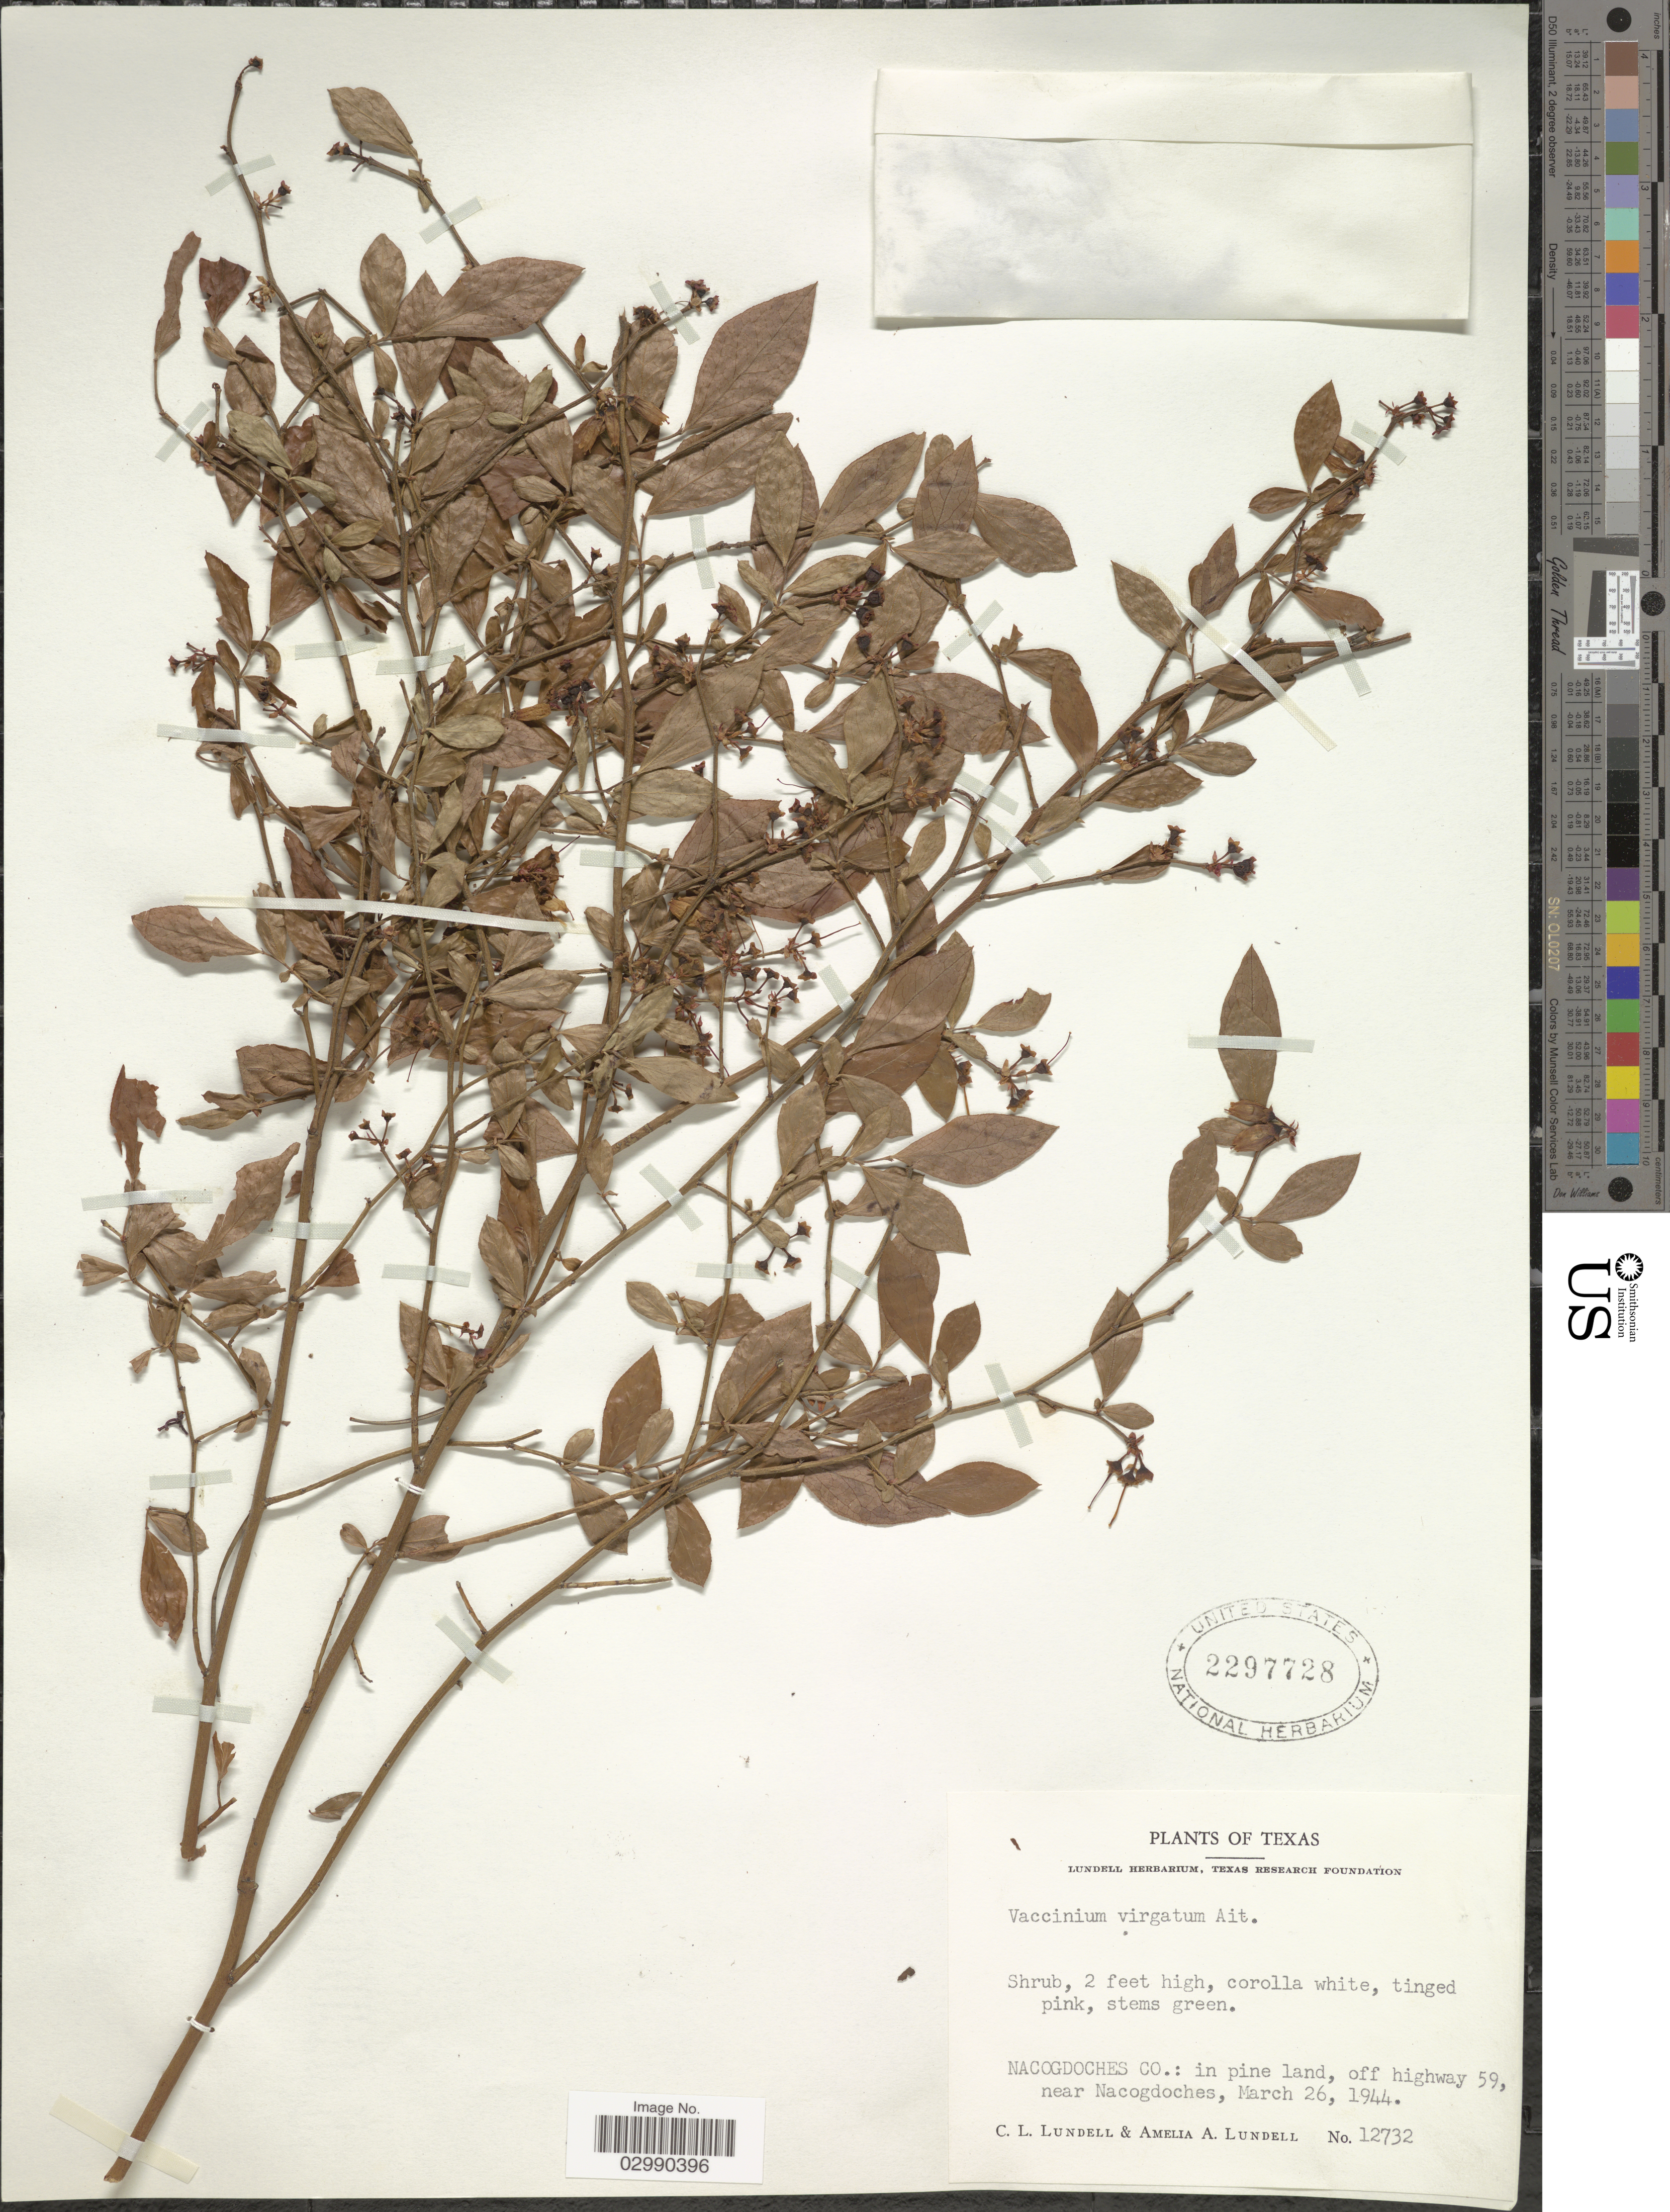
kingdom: Plantae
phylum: Tracheophyta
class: Magnoliopsida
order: Ericales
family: Ericaceae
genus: Vaccinium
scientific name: Vaccinium virgatum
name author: Aiton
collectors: C. L. Lundell & A. A. Lundell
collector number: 12732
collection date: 1944-03-26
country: United States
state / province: Texas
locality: Nacogdoches Co.: in pine land, off highway 59, near Nacogdoches.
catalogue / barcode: US 2297728